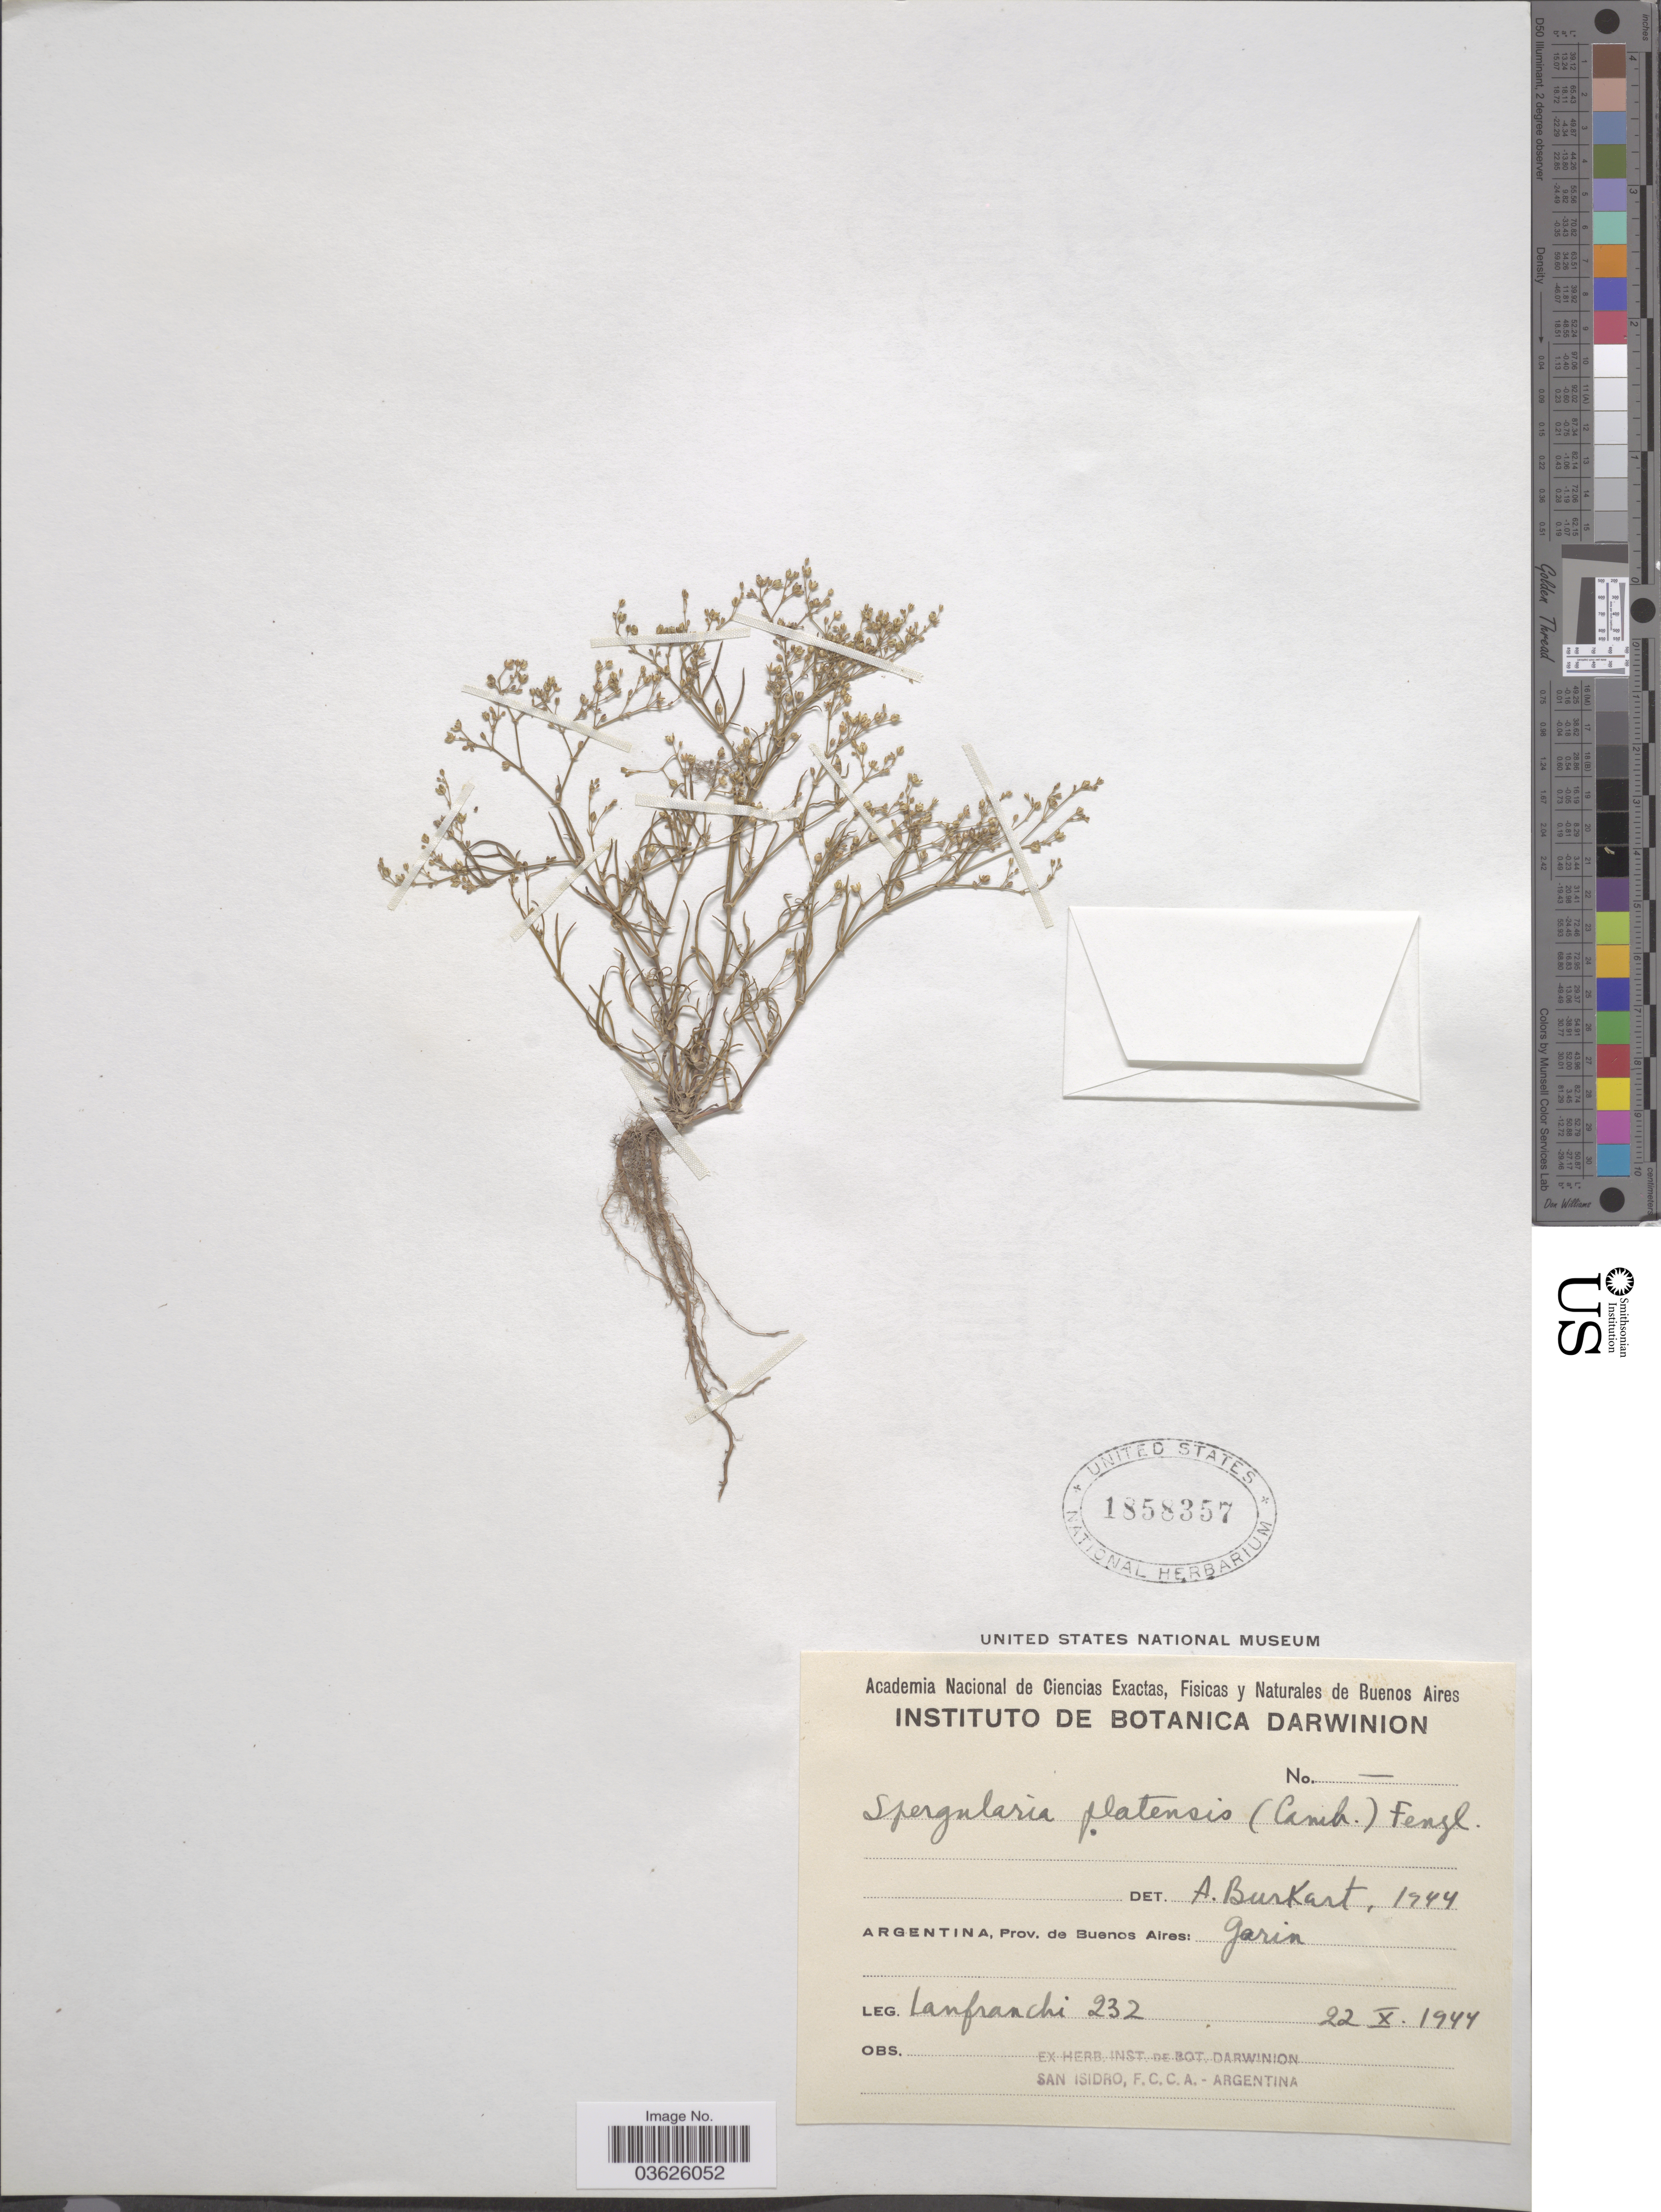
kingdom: Plantae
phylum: Tracheophyta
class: Magnoliopsida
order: Caryophyllales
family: Caryophyllaceae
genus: Spergularia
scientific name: Spergularia platensis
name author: (Cambess.) Fenzl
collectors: Lanfranchi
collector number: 232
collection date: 1944-10-22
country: Argentina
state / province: Buenos Aires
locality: Garin.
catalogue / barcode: US 1858357